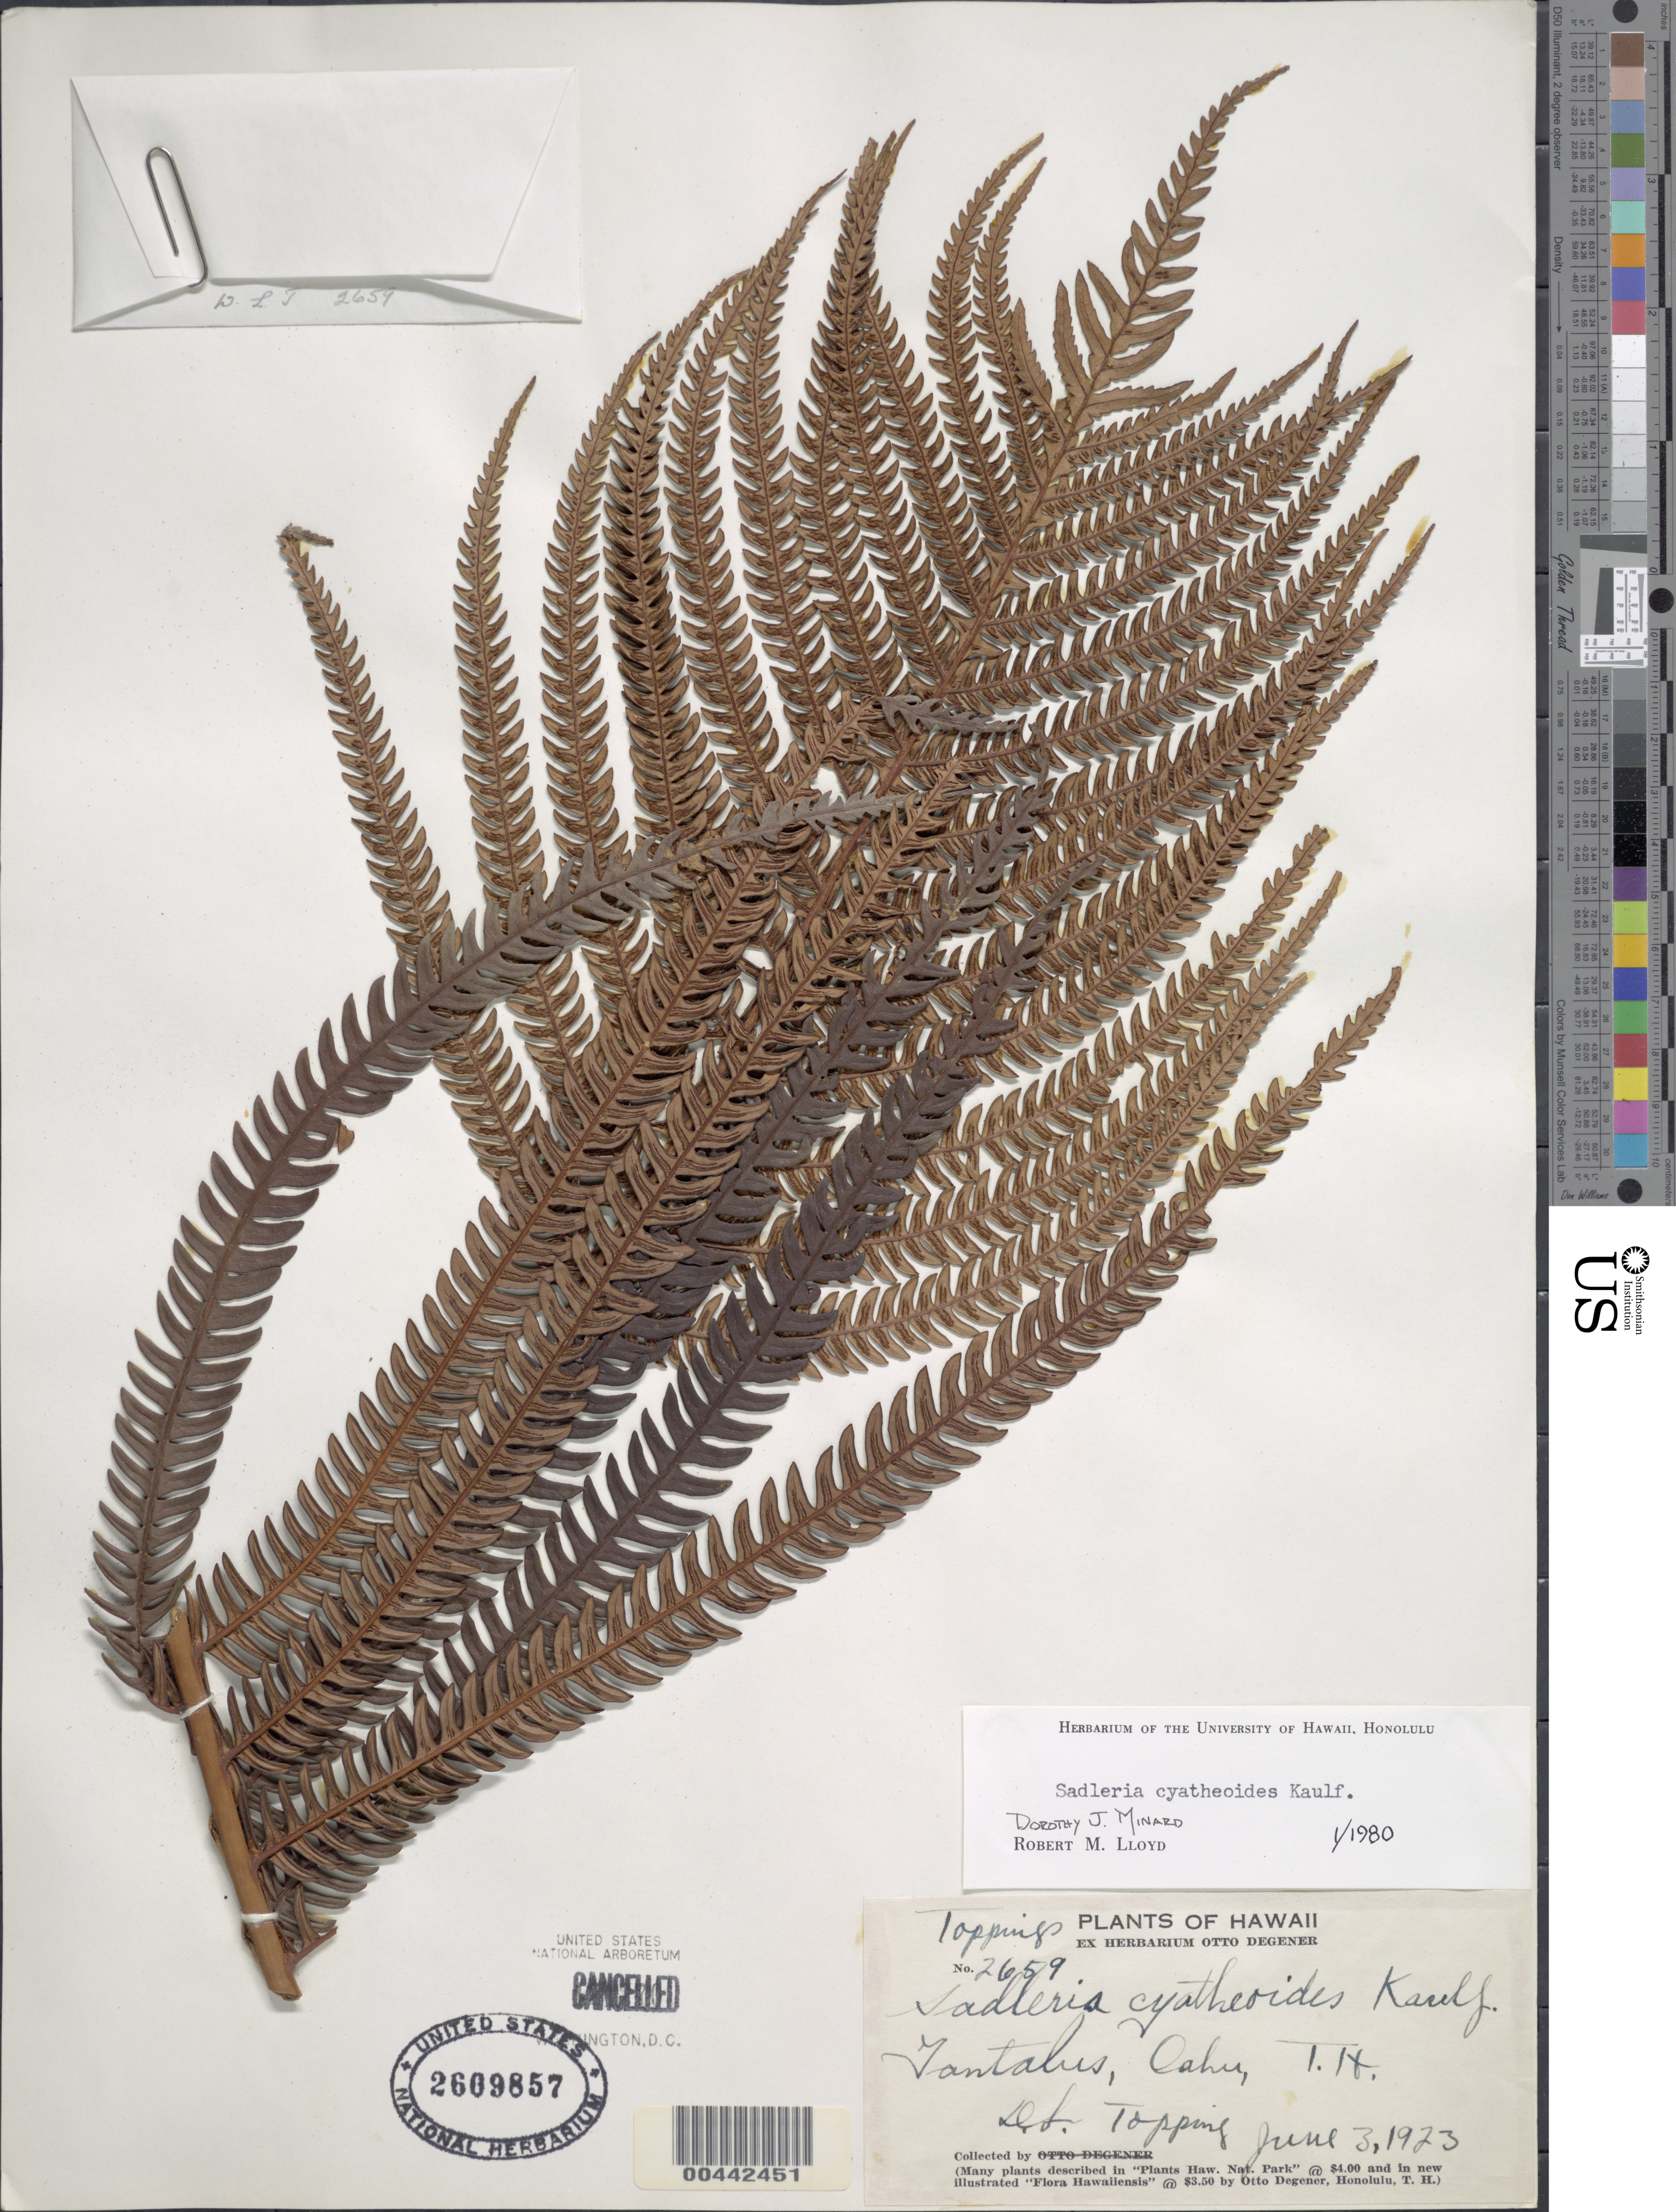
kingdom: Plantae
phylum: Tracheophyta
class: Polypodiopsida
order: Polypodiales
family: Blechnaceae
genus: Sadleria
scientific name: Sadleria cyatheoides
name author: Kaulf.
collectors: D. L. Topping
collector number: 2659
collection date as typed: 3 Jun 1923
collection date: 1923-06-03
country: United States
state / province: Hawaii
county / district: Honolulu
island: Oahu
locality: Tantalus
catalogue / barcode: US 2609857